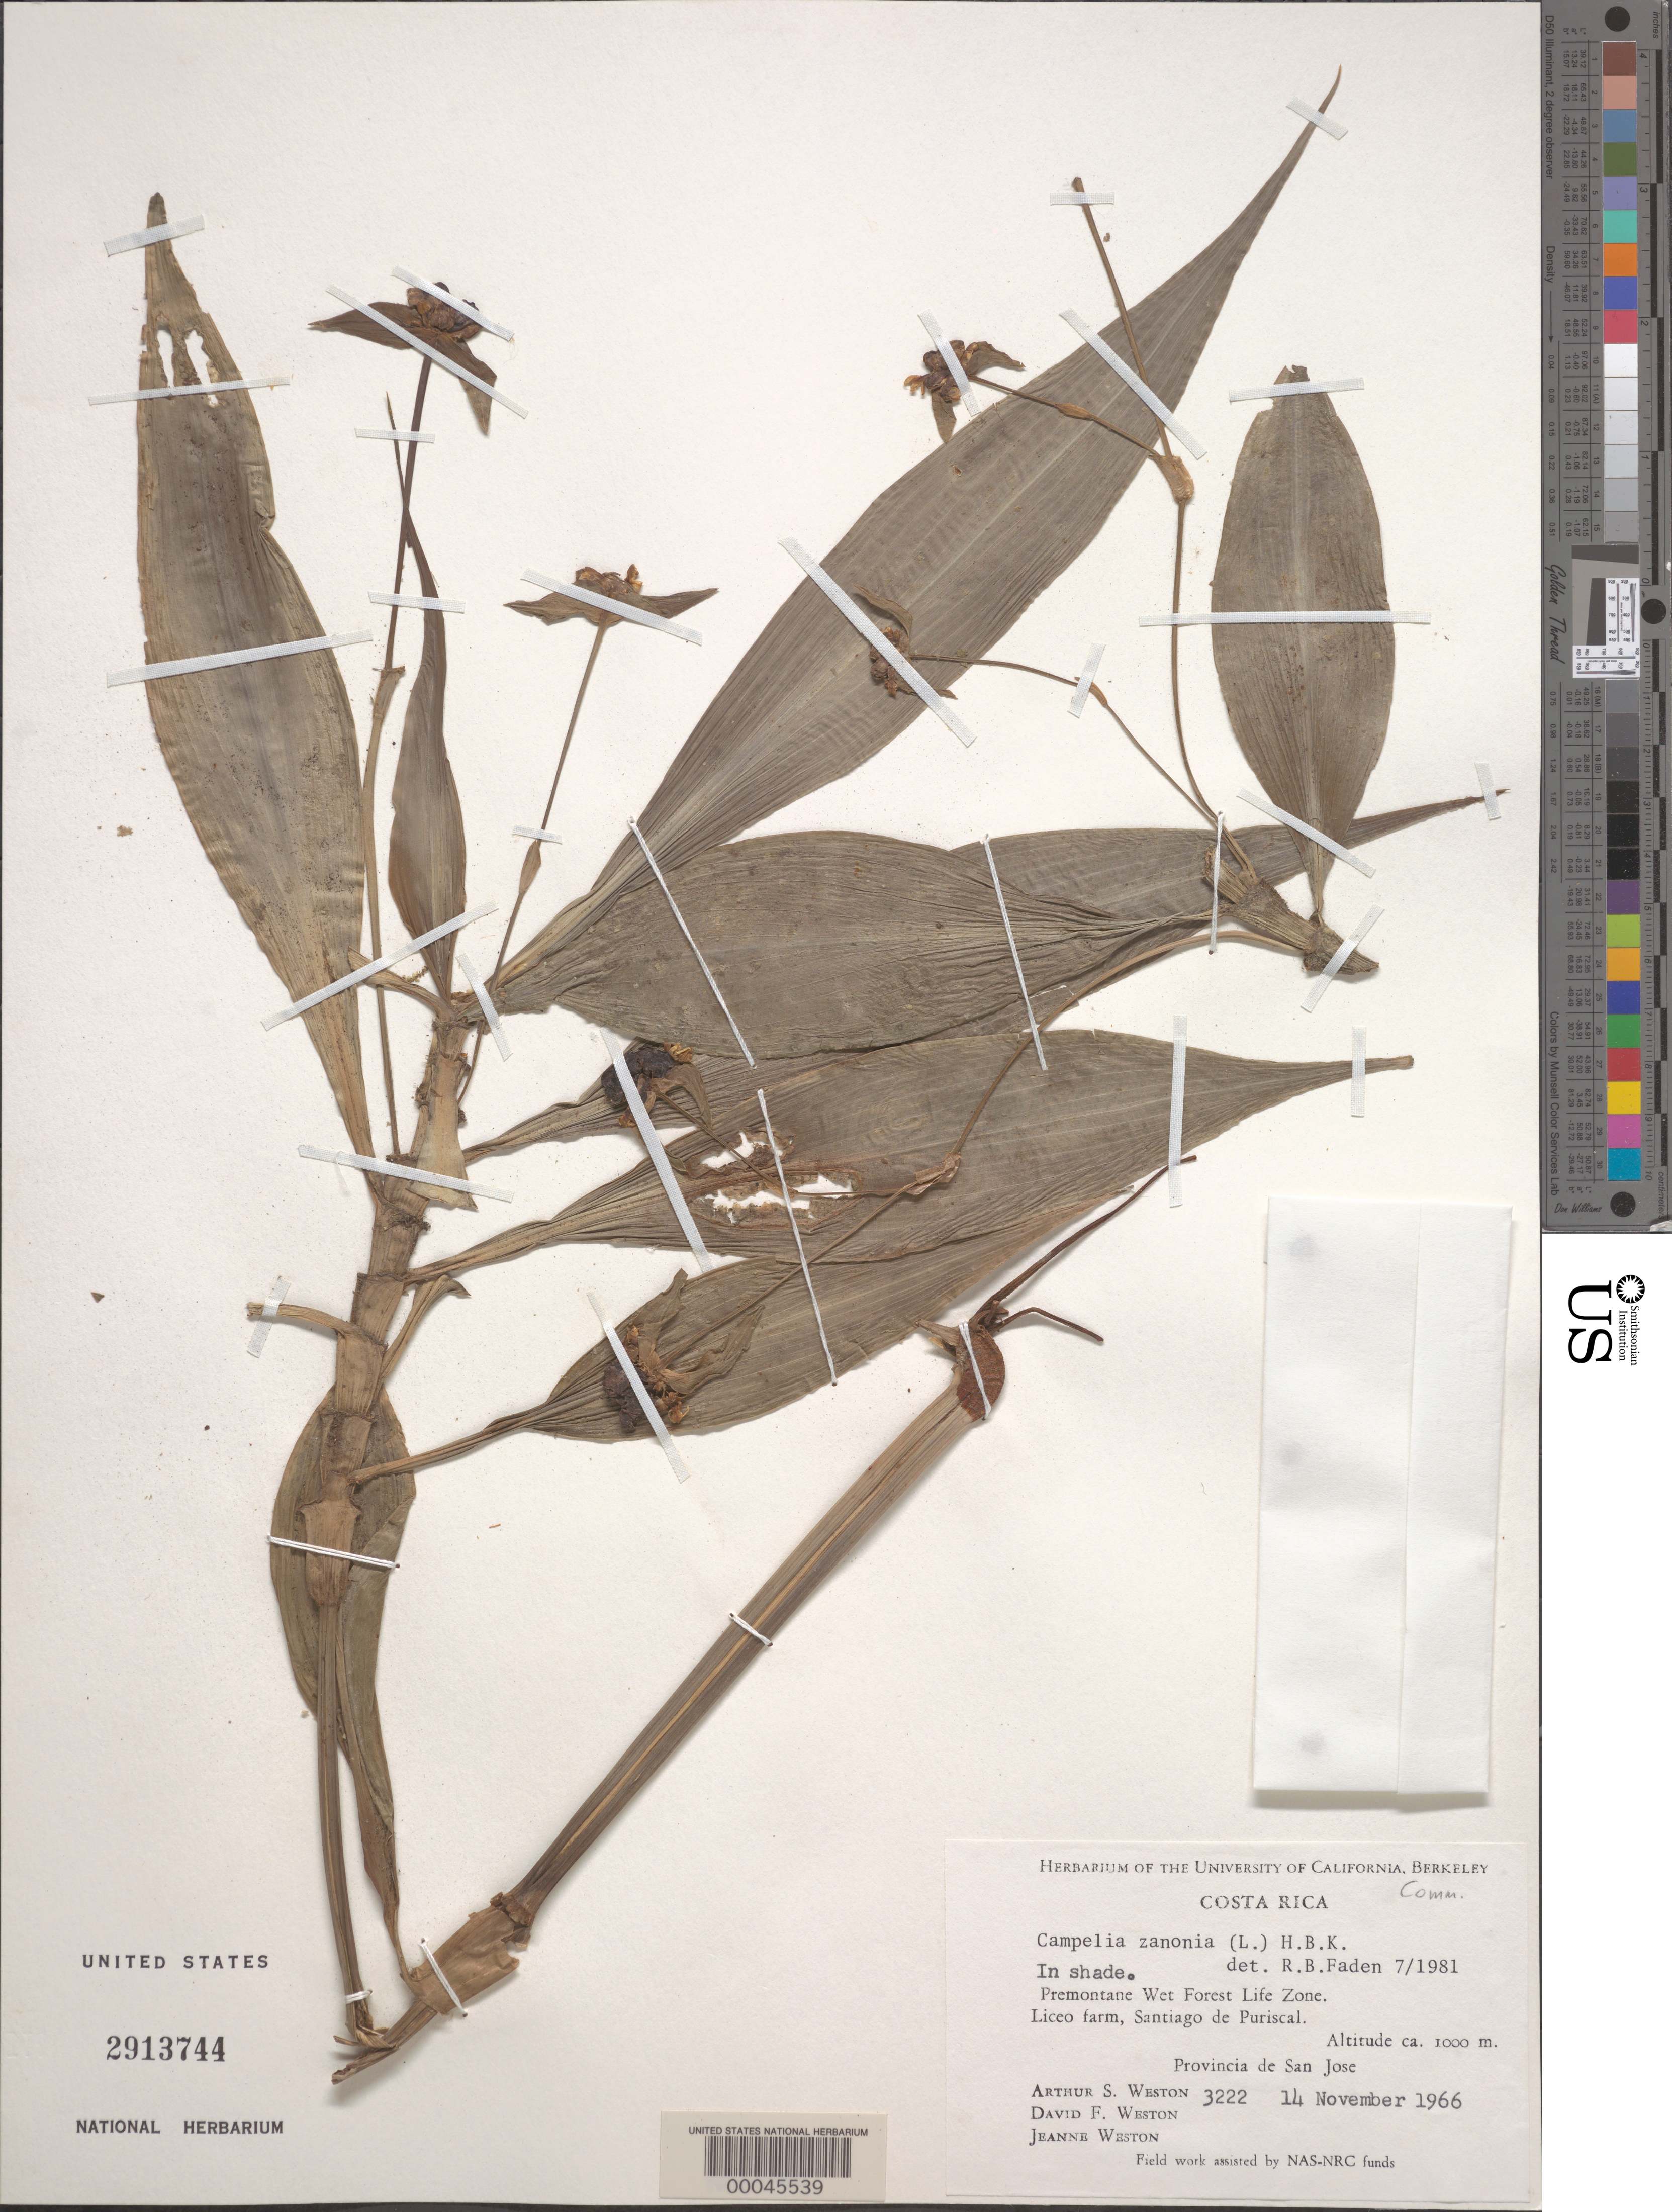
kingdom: Plantae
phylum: Tracheophyta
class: Liliopsida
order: Commelinales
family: Commelinaceae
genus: Tradescantia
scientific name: Tradescantia zanonia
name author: (L.) Sw.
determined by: Faden, Robert B., (US), Smithsonian Institution - National Museum of Natural History (UNITED STATES)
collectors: A. Weston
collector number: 3222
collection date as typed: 14 Nov 1966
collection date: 1966-11-14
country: Costa Rica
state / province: San José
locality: Santiago de puriscal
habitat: Shaded area, premontane wet forest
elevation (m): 1000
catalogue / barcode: US 2913744